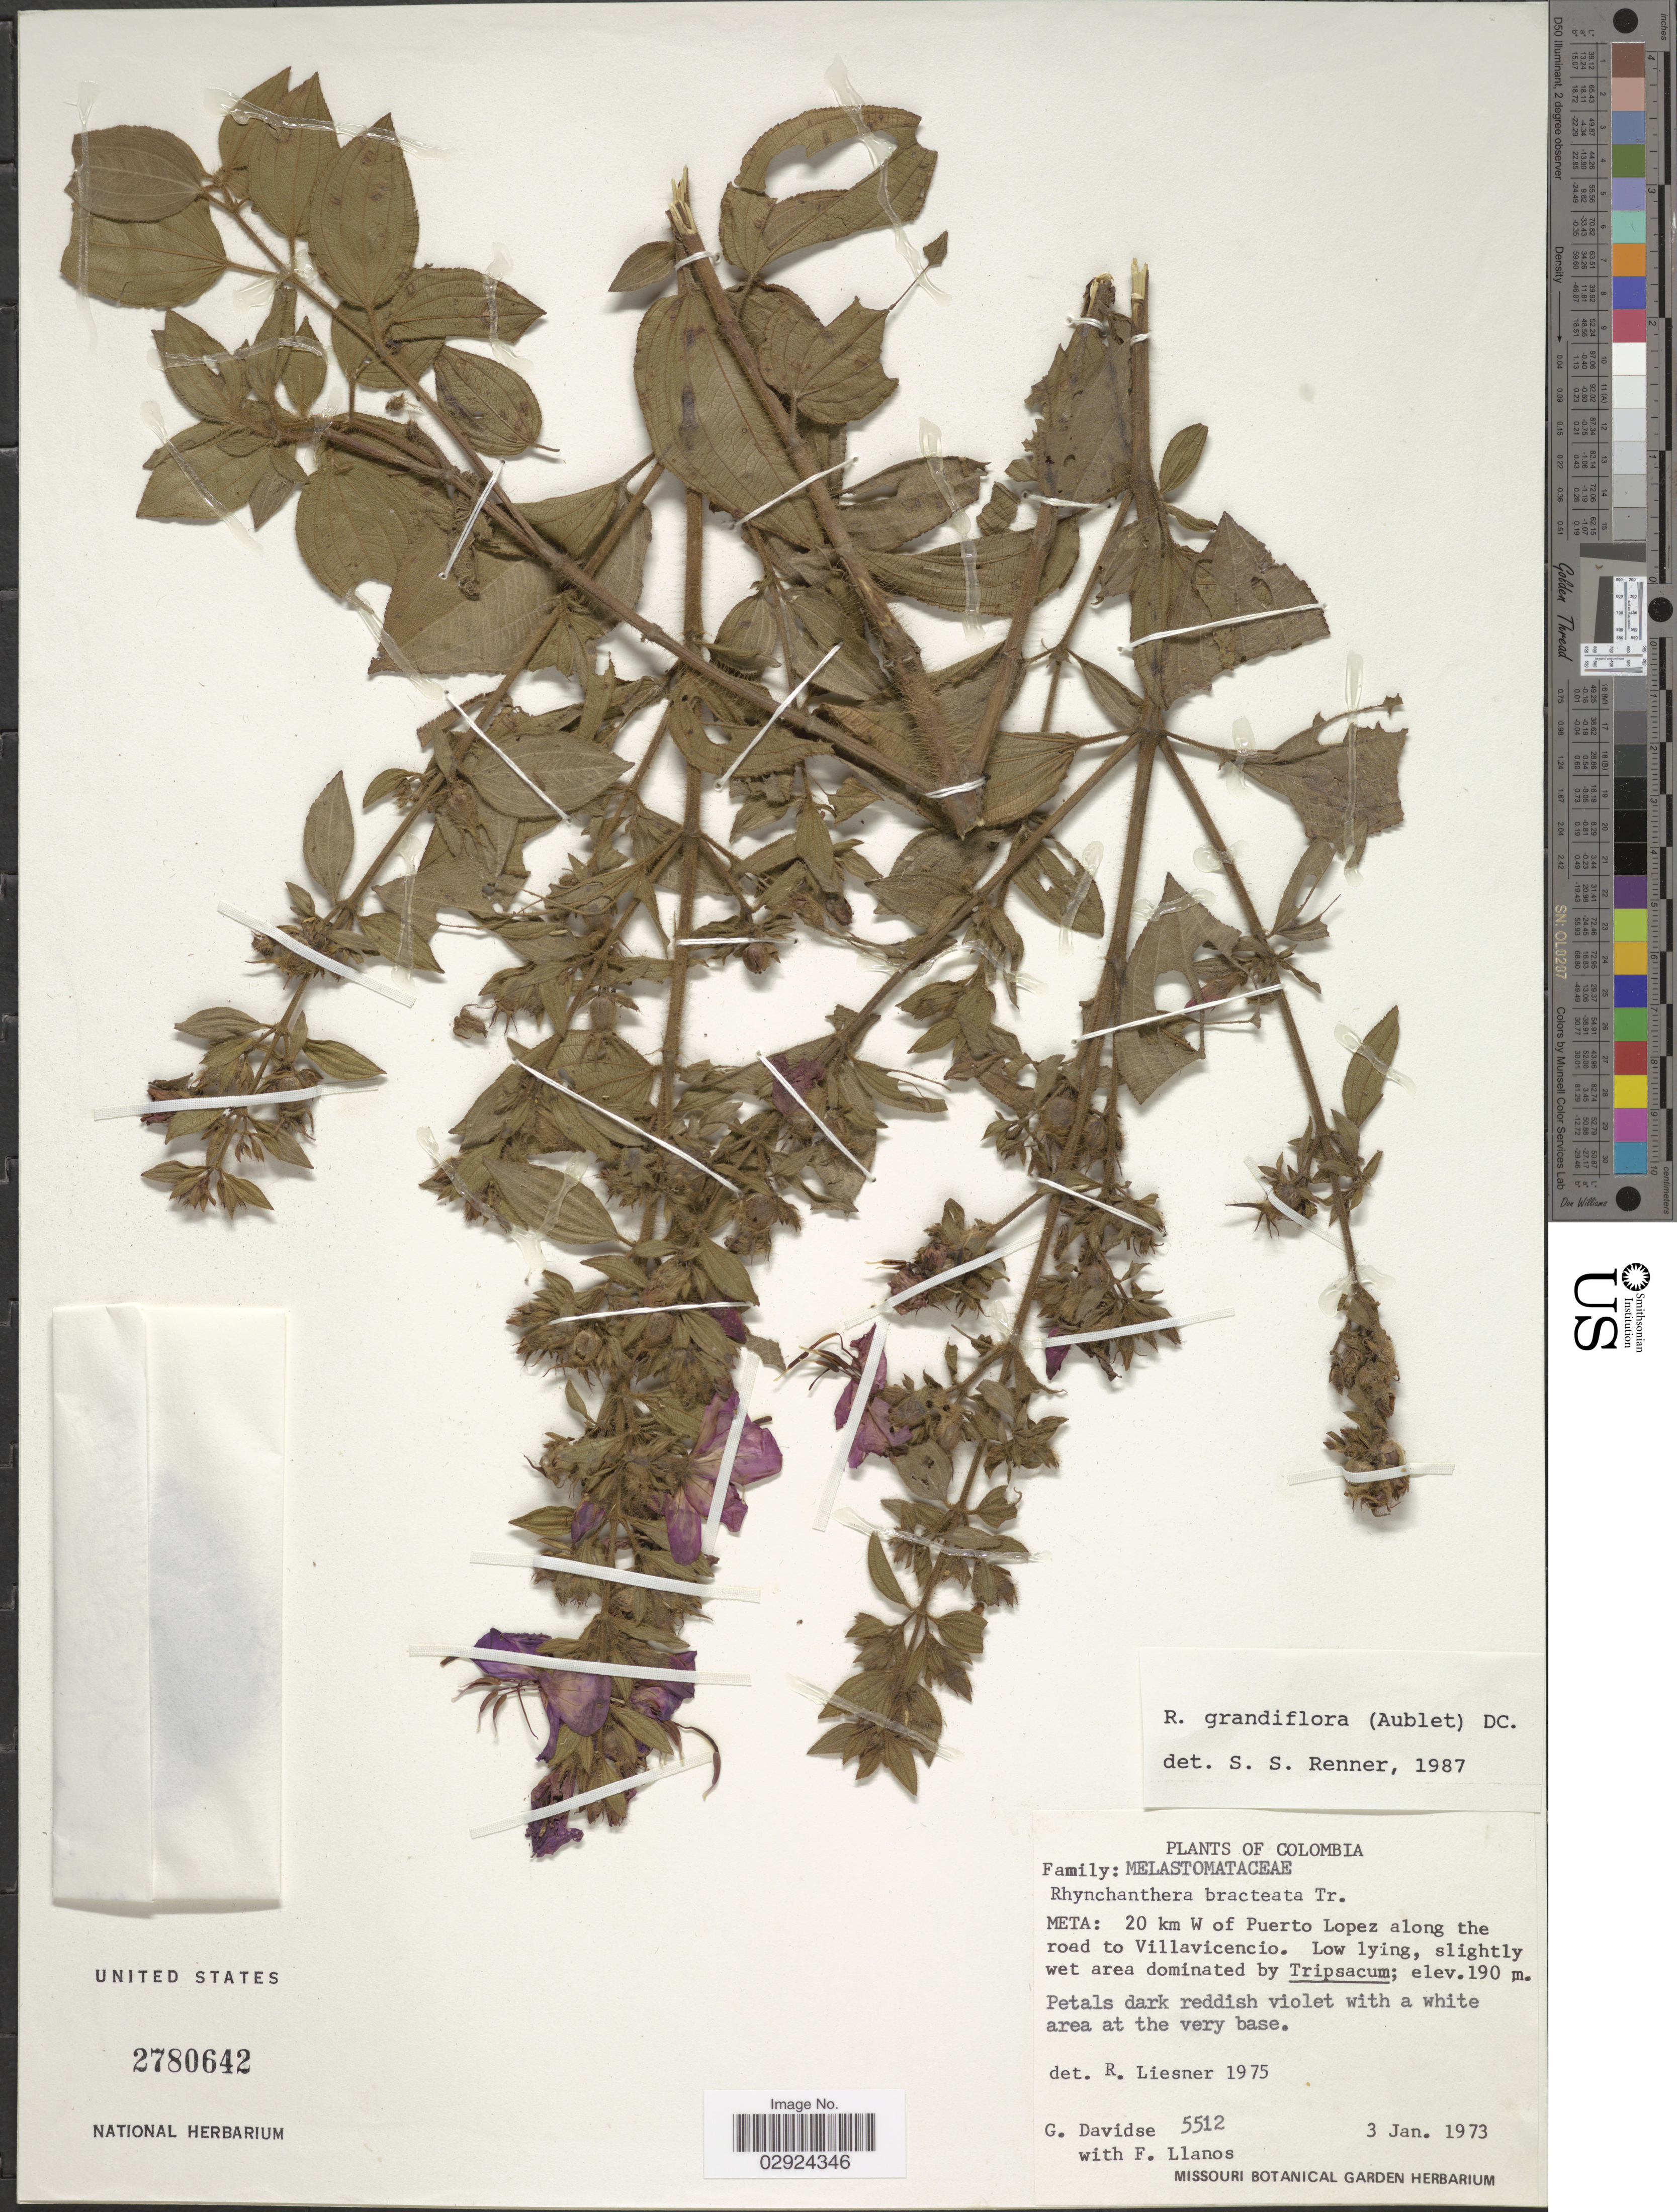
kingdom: Plantae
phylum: Tracheophyta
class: Magnoliopsida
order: Myrtales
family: Melastomataceae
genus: Rhynchanthera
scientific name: Rhynchanthera grandiflora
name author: (Aubl.) DC.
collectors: G. Davidse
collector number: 5512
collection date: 1973-01-03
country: Colombia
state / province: Meta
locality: Meta: 20 km W of Puerto Lopez along the road to Villavicencio.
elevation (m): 190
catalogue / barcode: US 2780642